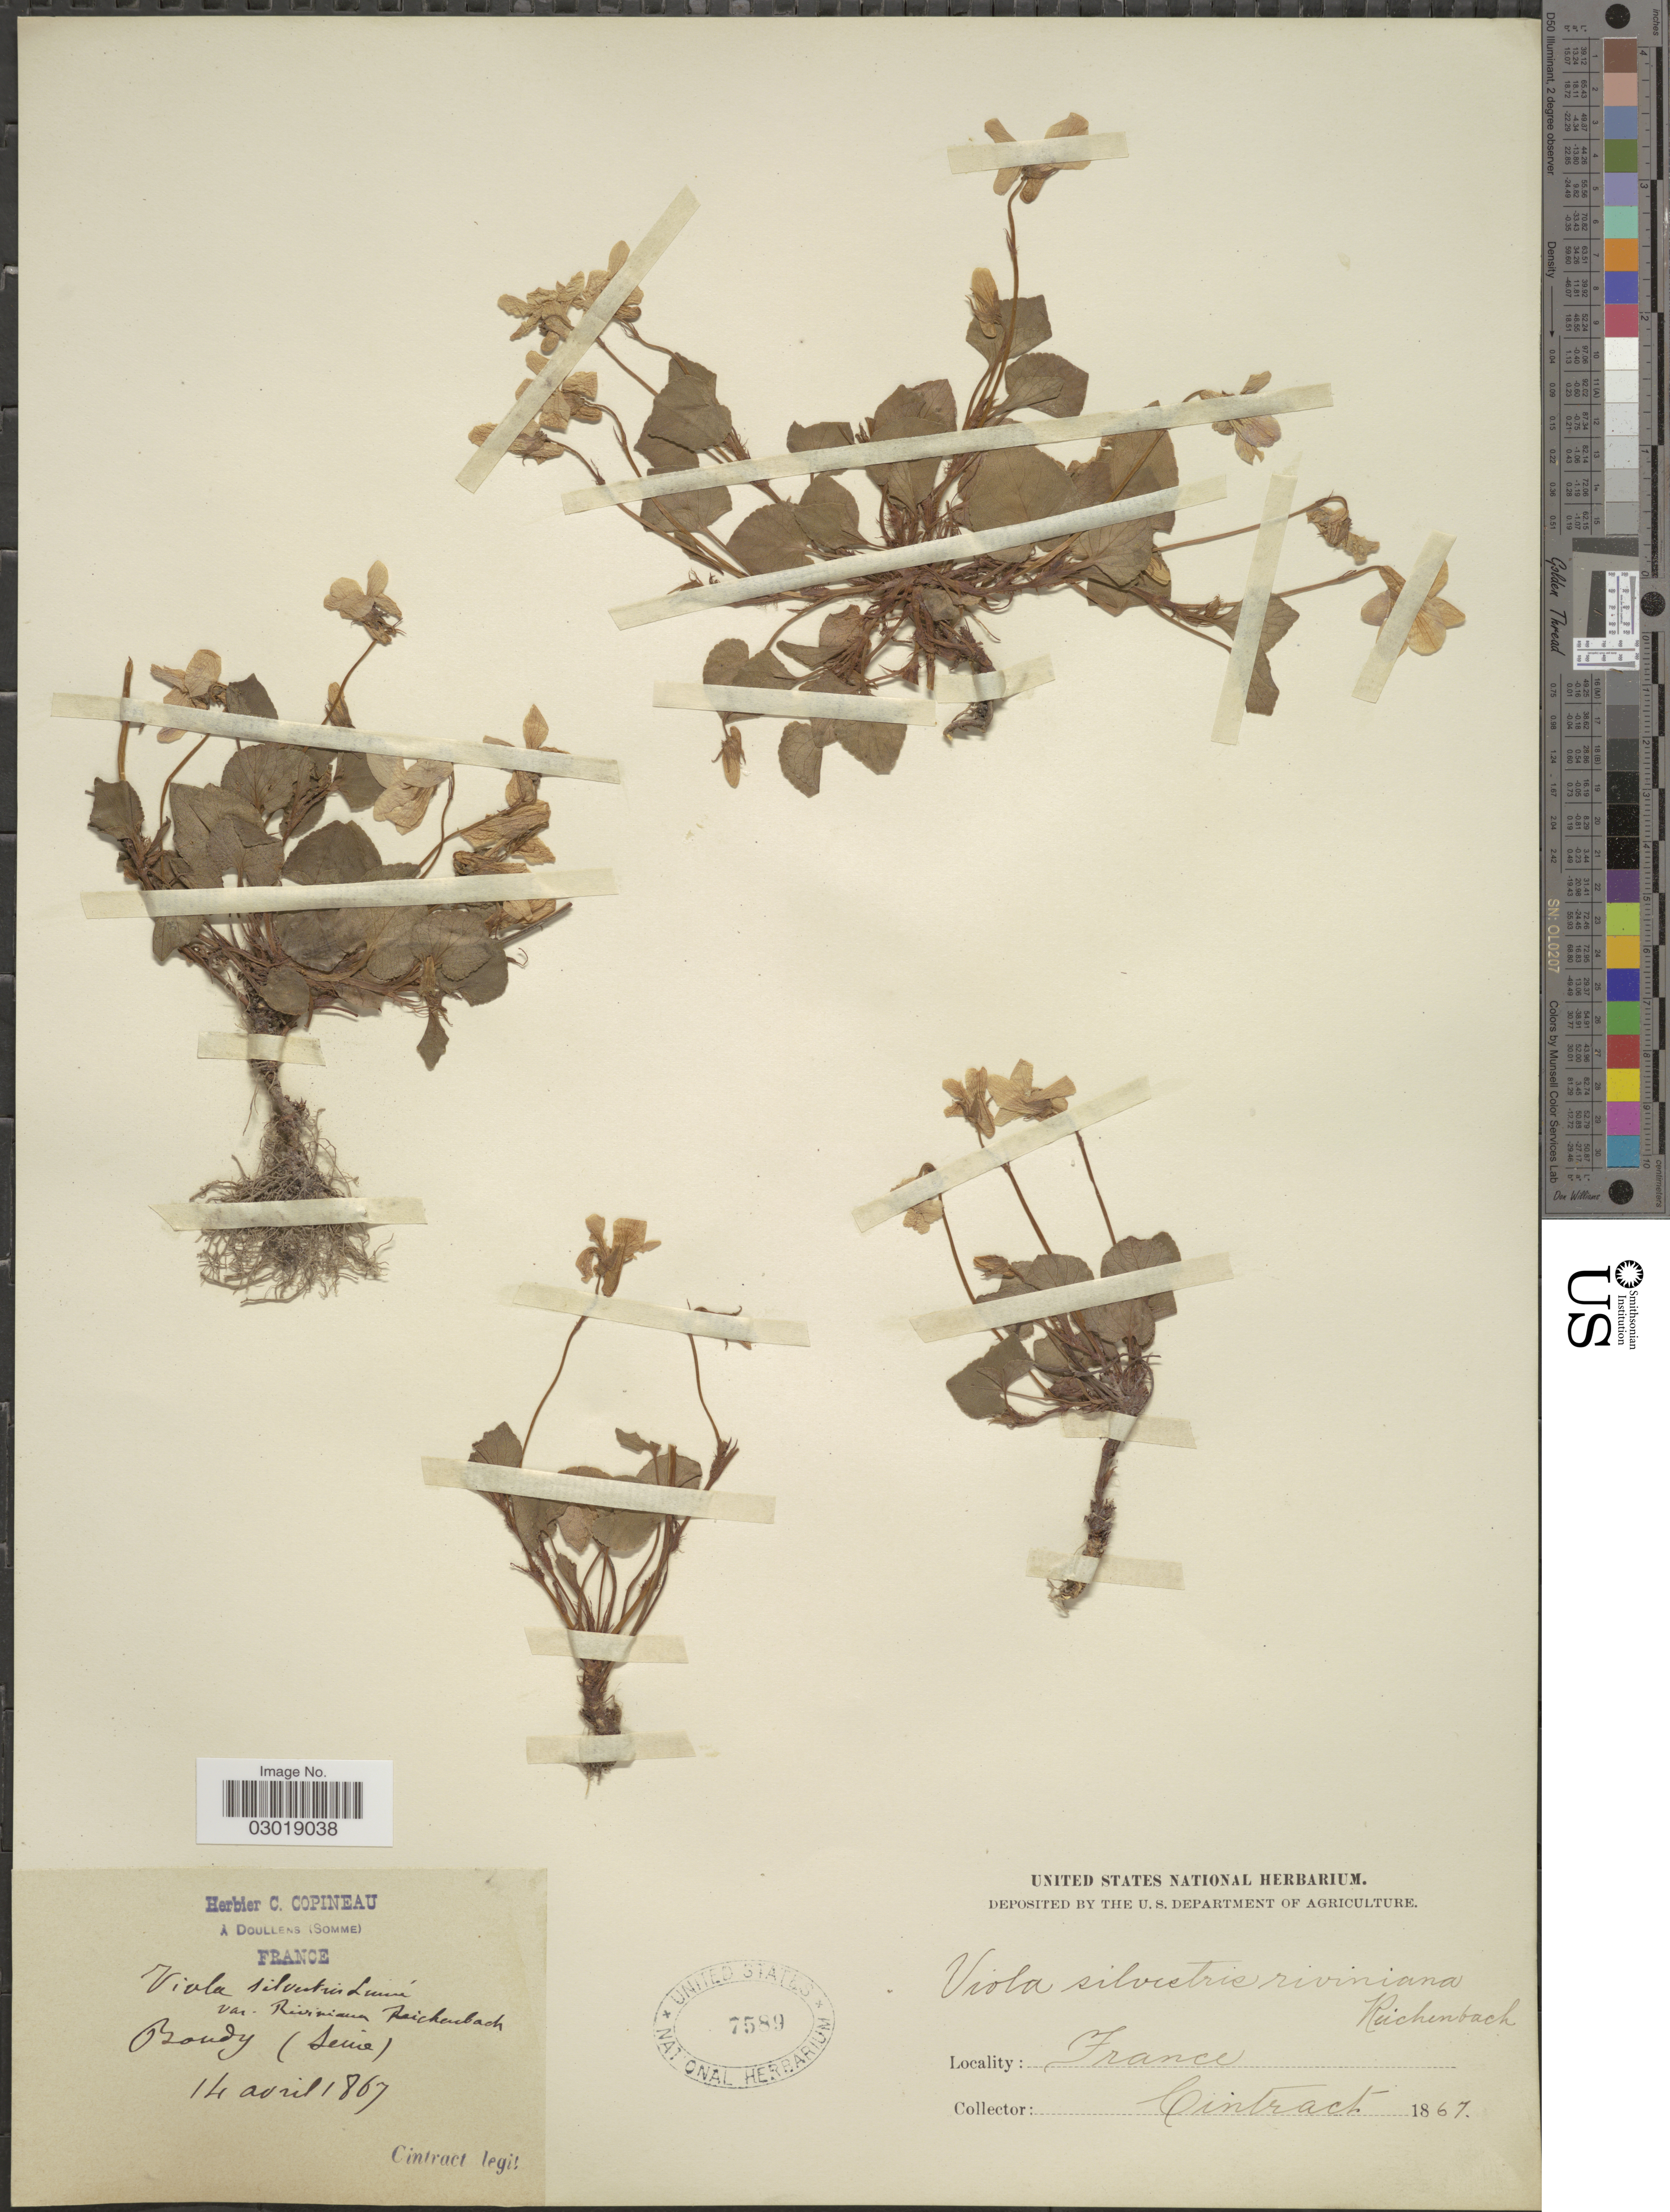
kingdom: Plantae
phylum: Tracheophyta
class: Magnoliopsida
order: Malpighiales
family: Violaceae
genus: Viola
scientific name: Viola riviniana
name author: Rchb.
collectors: Cintract, --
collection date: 1867-04-14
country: France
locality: Boudy (Seine).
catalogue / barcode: US 7589